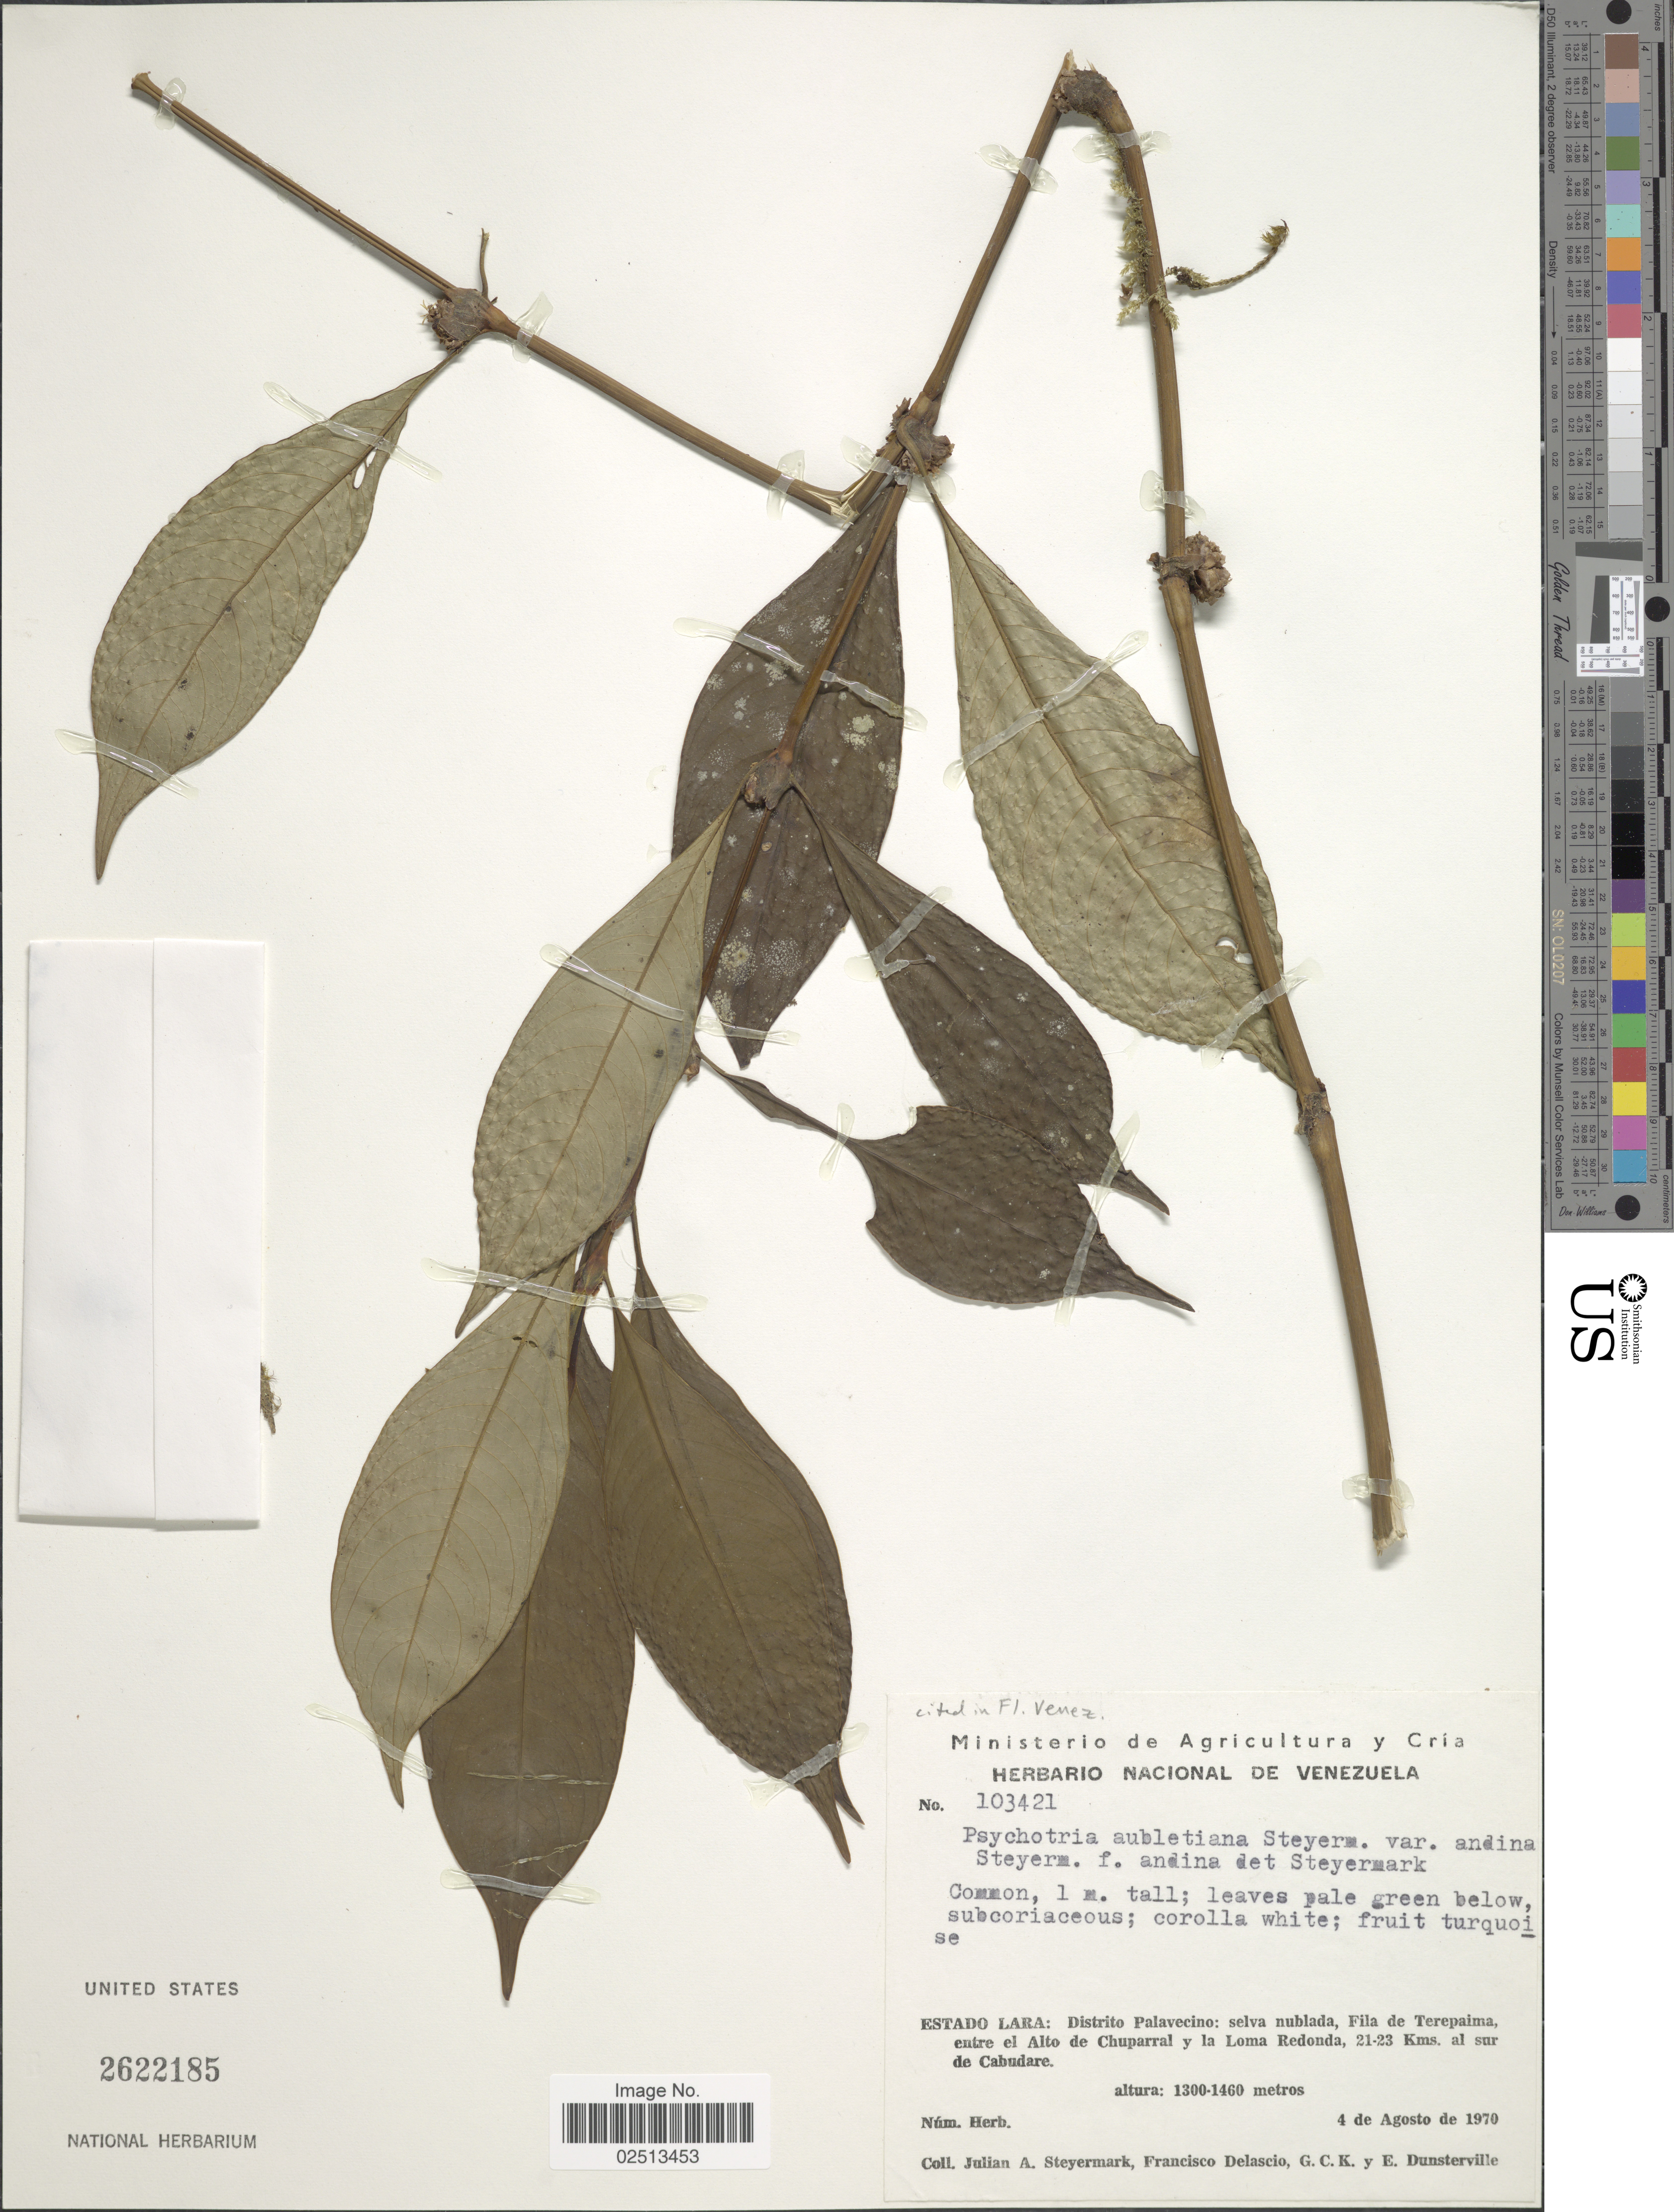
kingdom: Plantae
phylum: Tracheophyta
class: Magnoliopsida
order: Gentianales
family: Rubiaceae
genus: Psychotria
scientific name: Psychotria aubletiana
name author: Steyerm.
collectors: J. Steyermark, F. Delascio, G. C. K. Dunsterville & E. Dunsterville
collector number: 103421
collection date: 1970-08-04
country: Venezuela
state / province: Lara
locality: Distrito Palavecino: selva nublada, Fila de Terepaima, entre el Alto de Chuparral y la Loma Redonda, 21-23 Kms al sur de Cabudare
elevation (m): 1300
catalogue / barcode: US 2622185